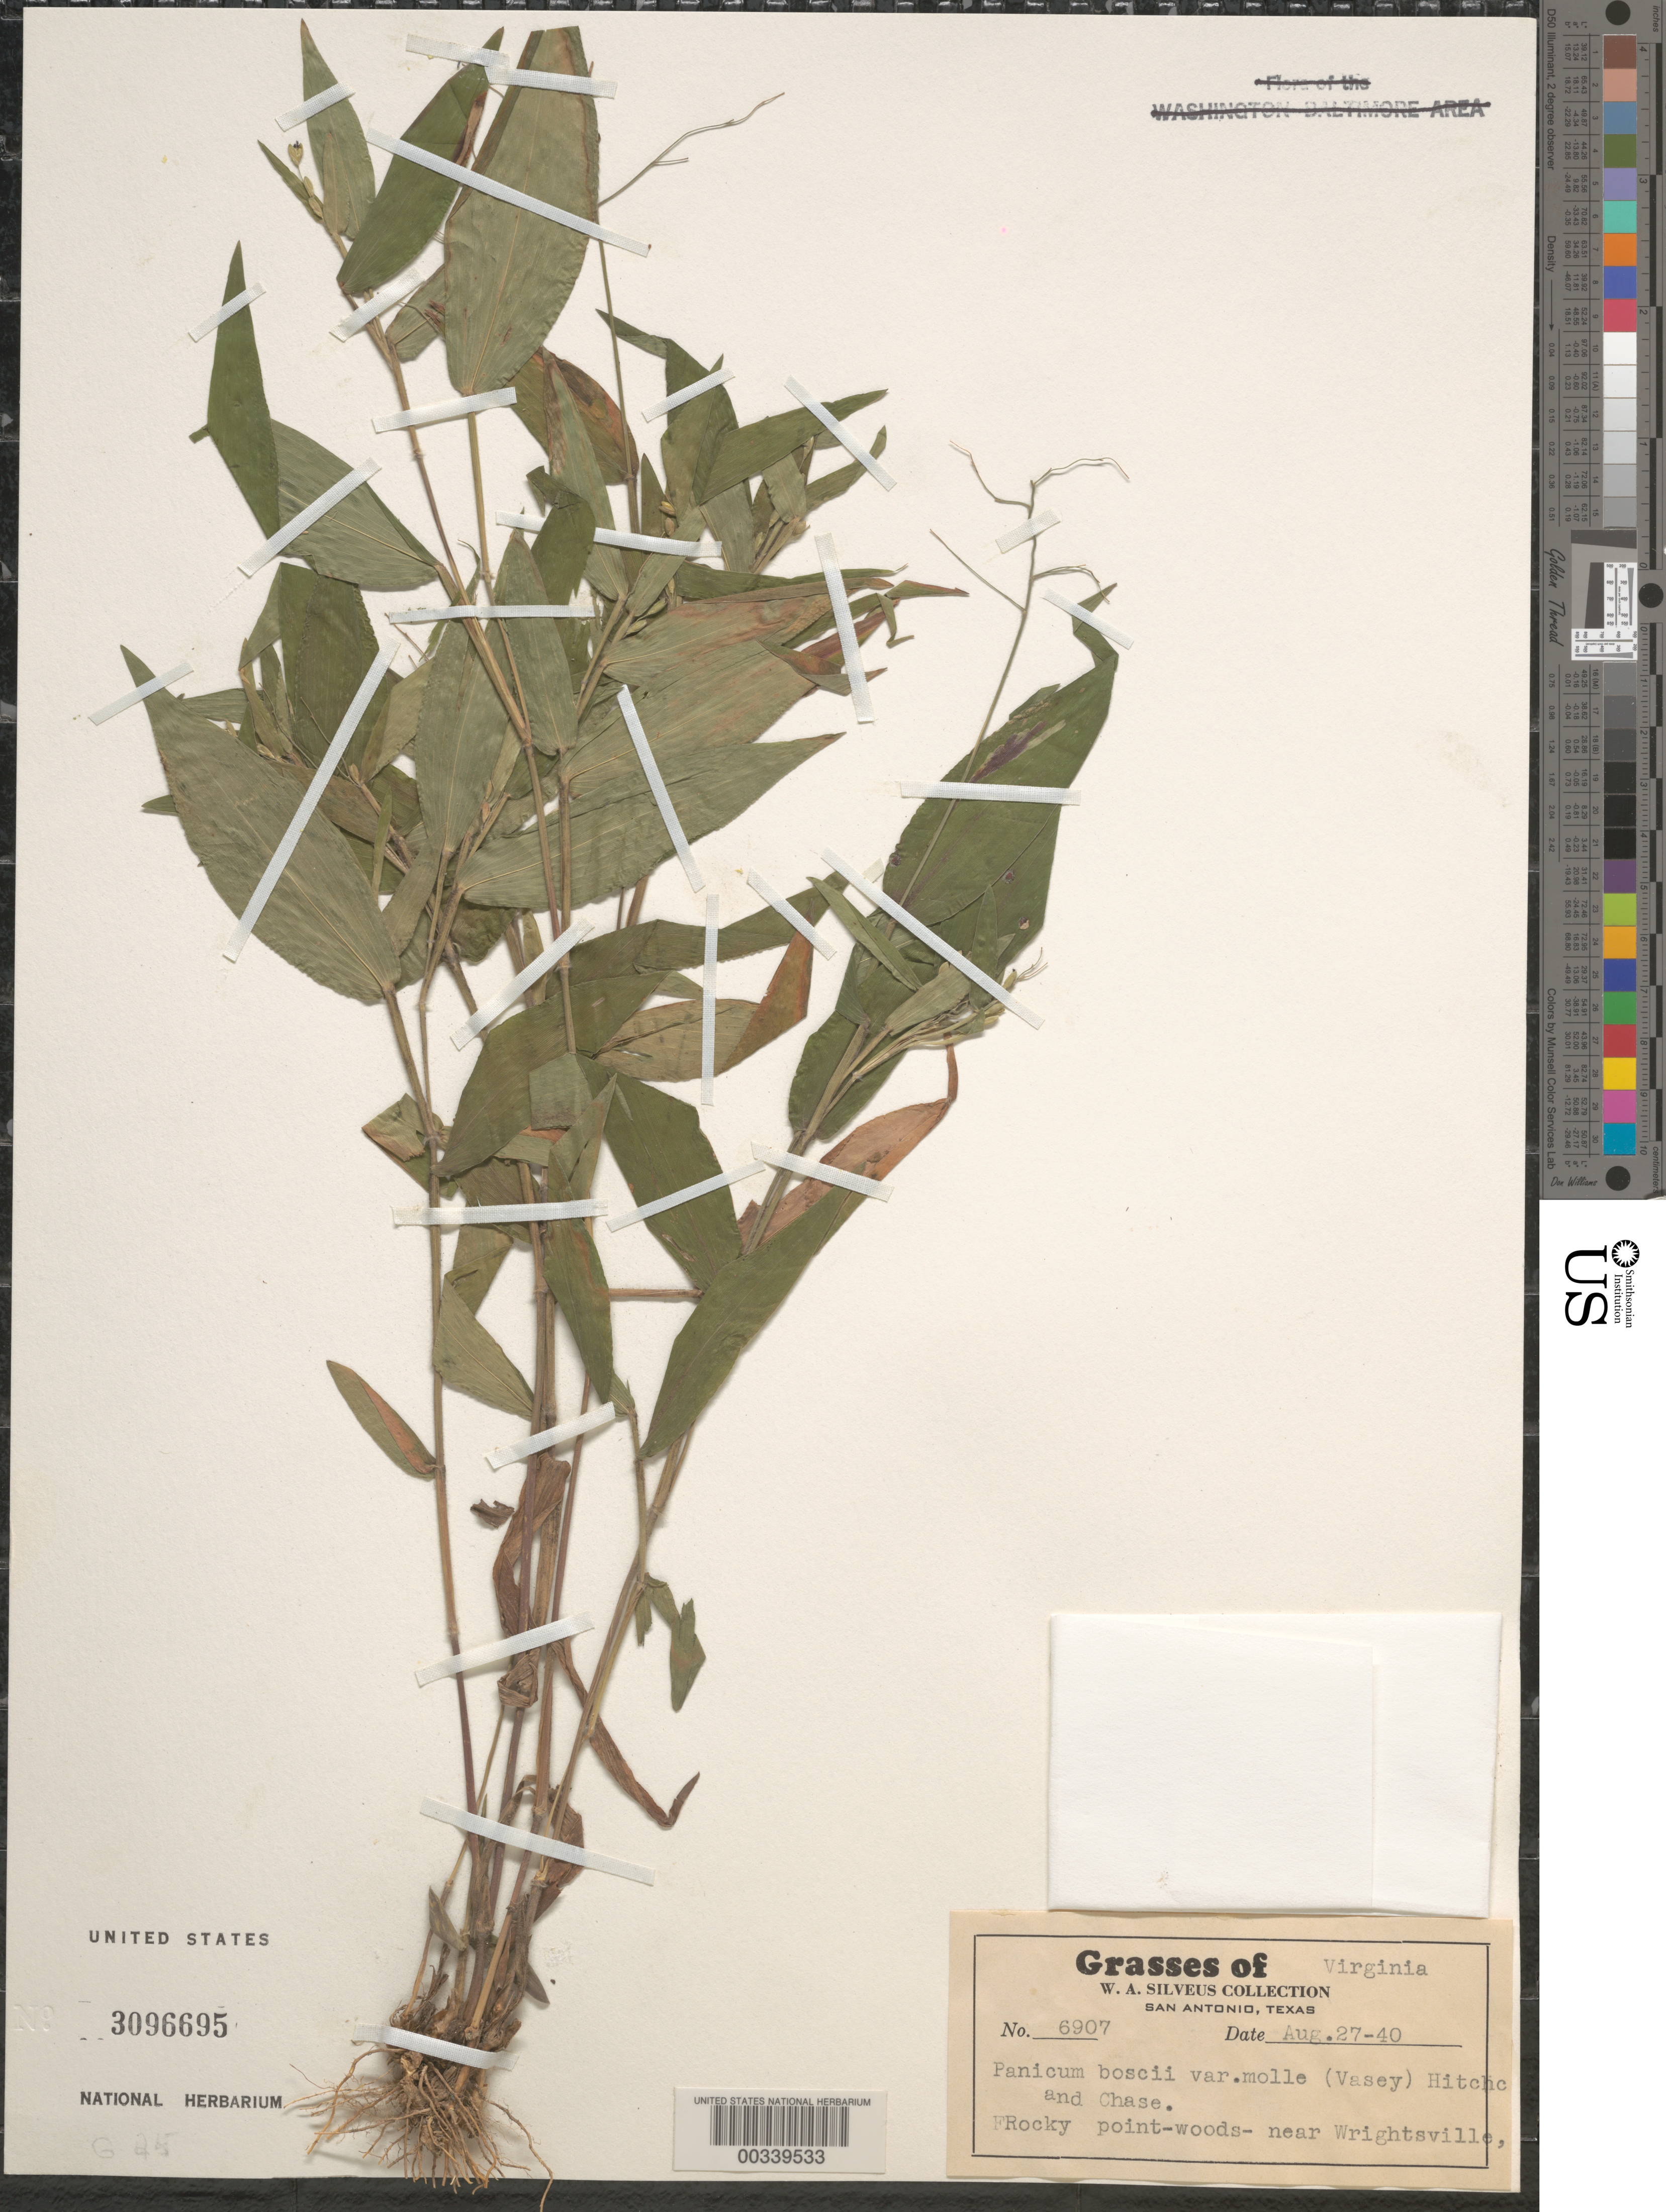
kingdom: Plantae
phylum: Tracheophyta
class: Liliopsida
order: Poales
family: Poaceae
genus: Dichanthelium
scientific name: Dichanthelium boscii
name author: (Poir.) Gould & C.A. Clark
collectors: W. Silveus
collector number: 6907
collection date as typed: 27 Aug 1940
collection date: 1940-08-27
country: United States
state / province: Virginia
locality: Near Wrightsville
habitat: Rocky point-woods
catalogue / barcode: US 3096695